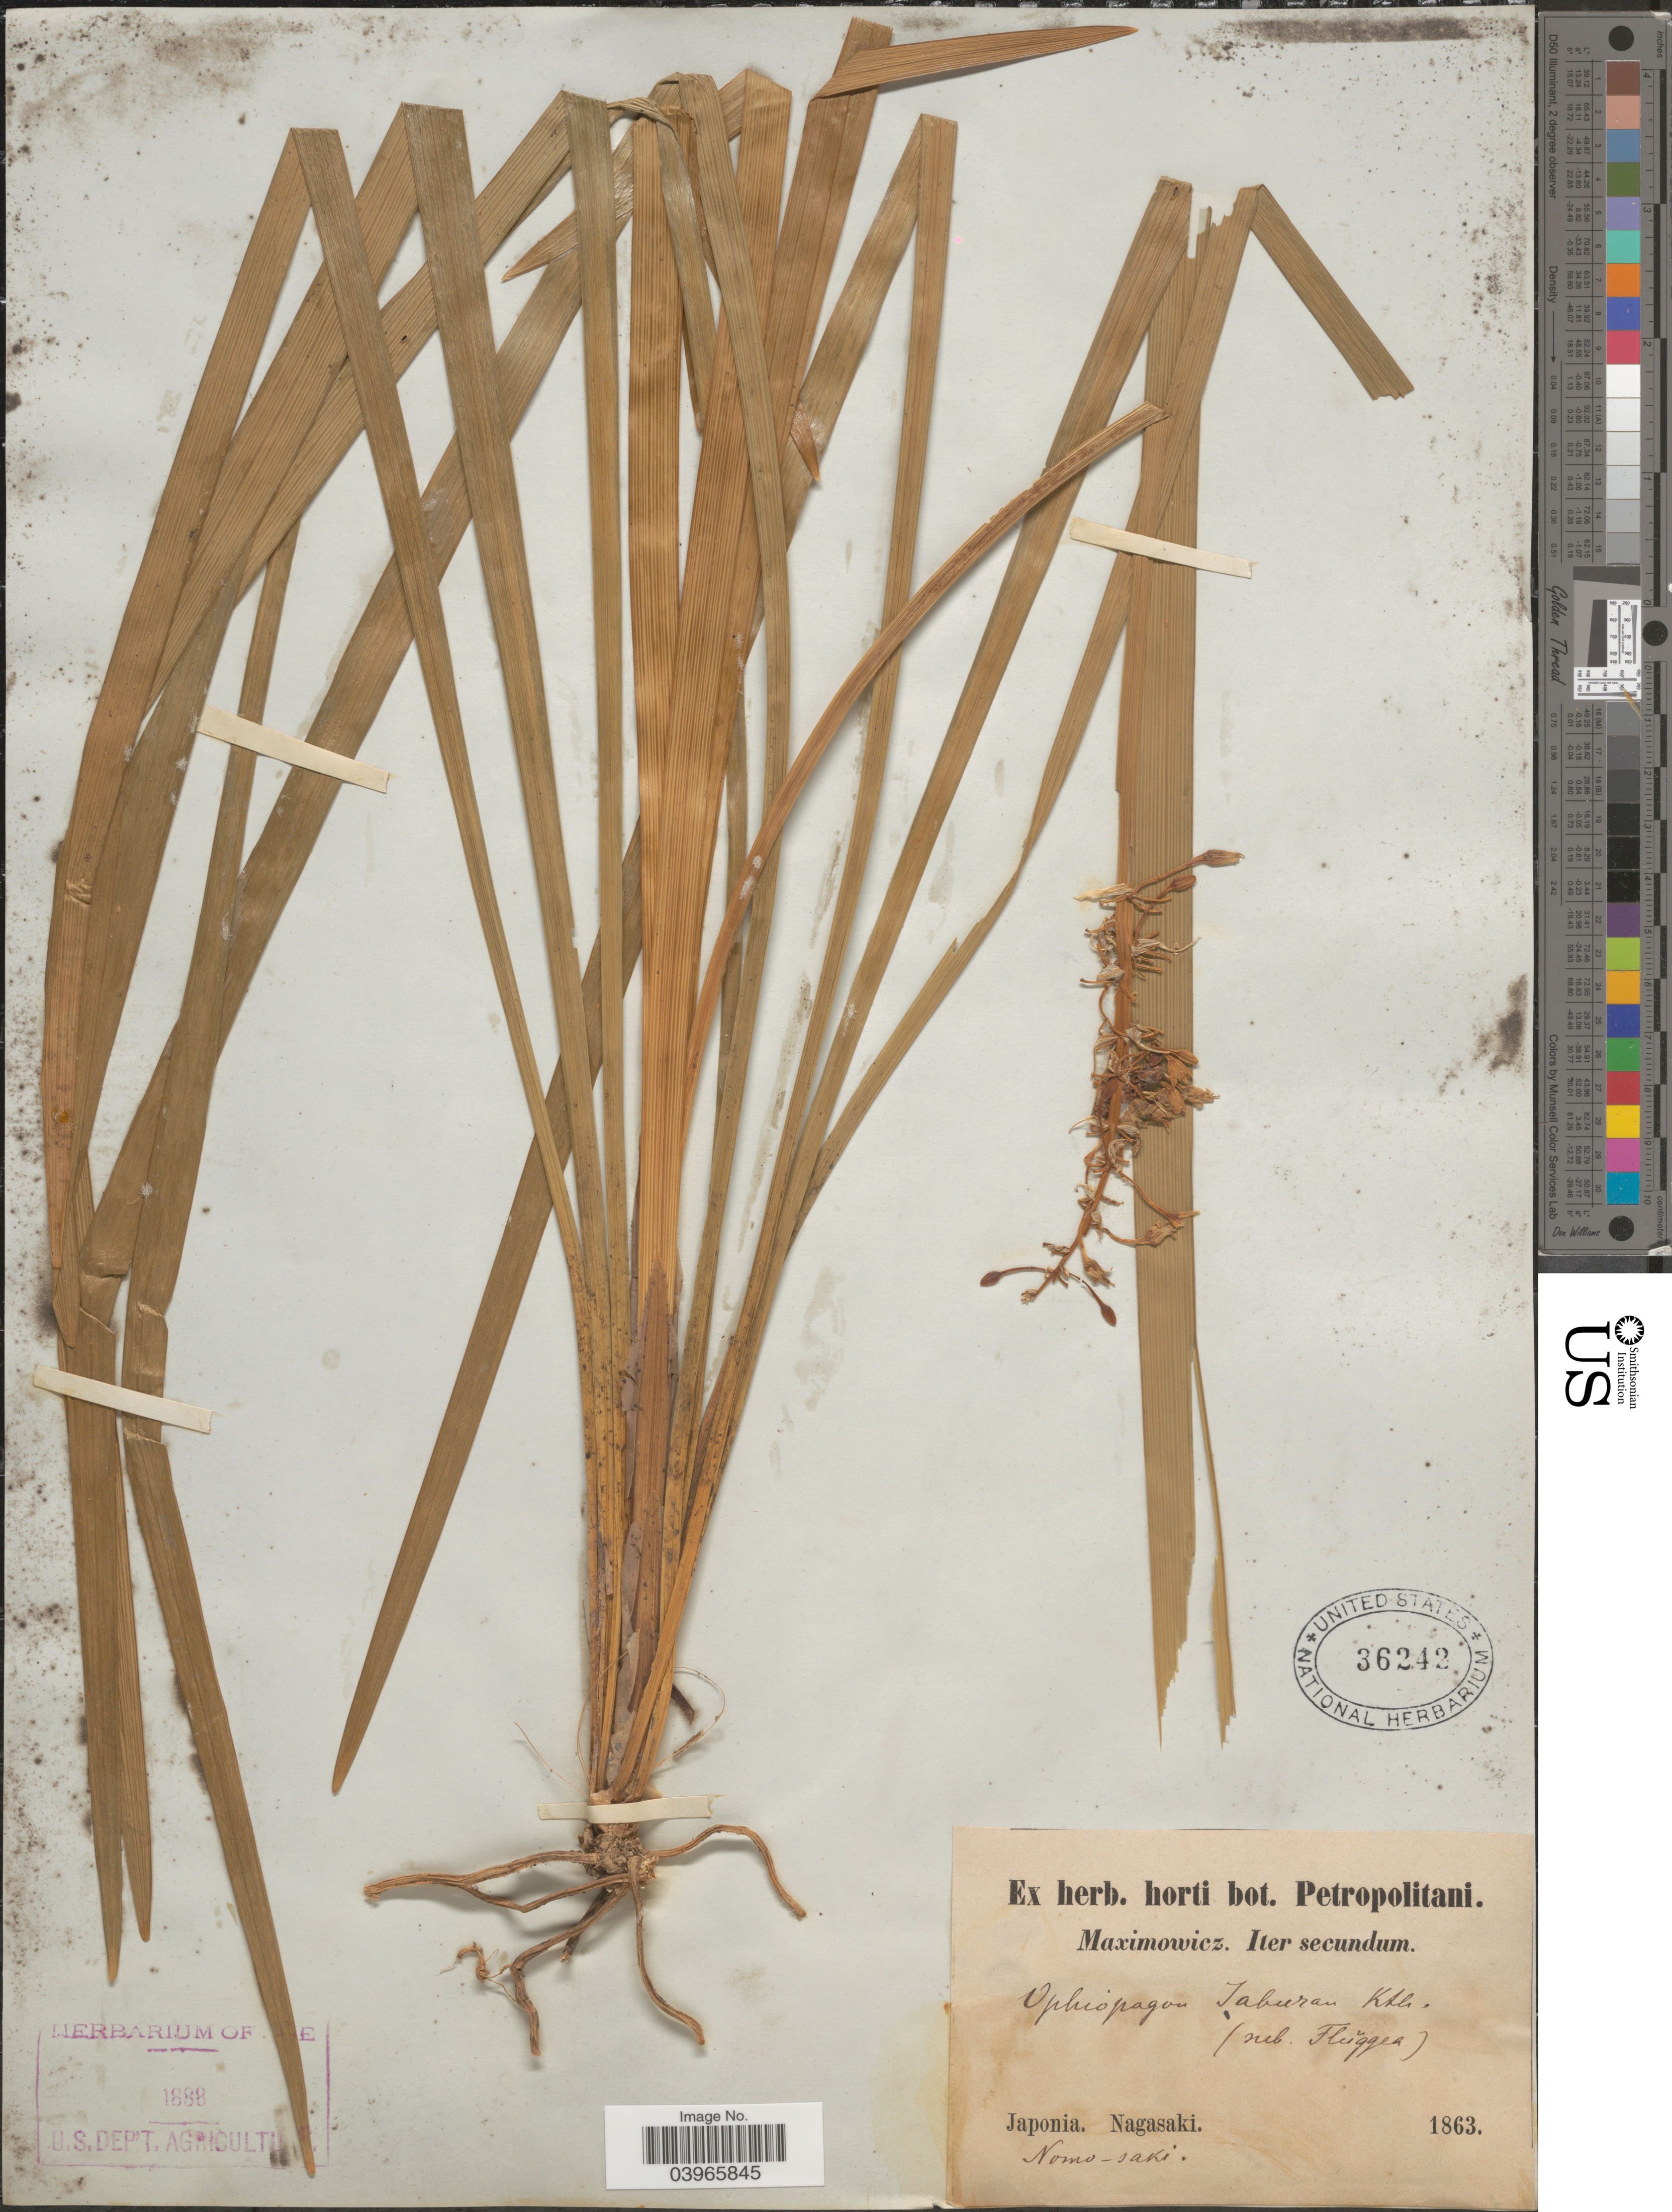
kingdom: Plantae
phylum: Tracheophyta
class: Liliopsida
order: Asparagales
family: Asparagaceae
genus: Ophiopogon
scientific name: Ophiopogon jaburan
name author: (Siebold) Lodd.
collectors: Maximowicz, --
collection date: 1863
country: Japan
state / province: Nagasaki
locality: Nomo-saki.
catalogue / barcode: US 36242